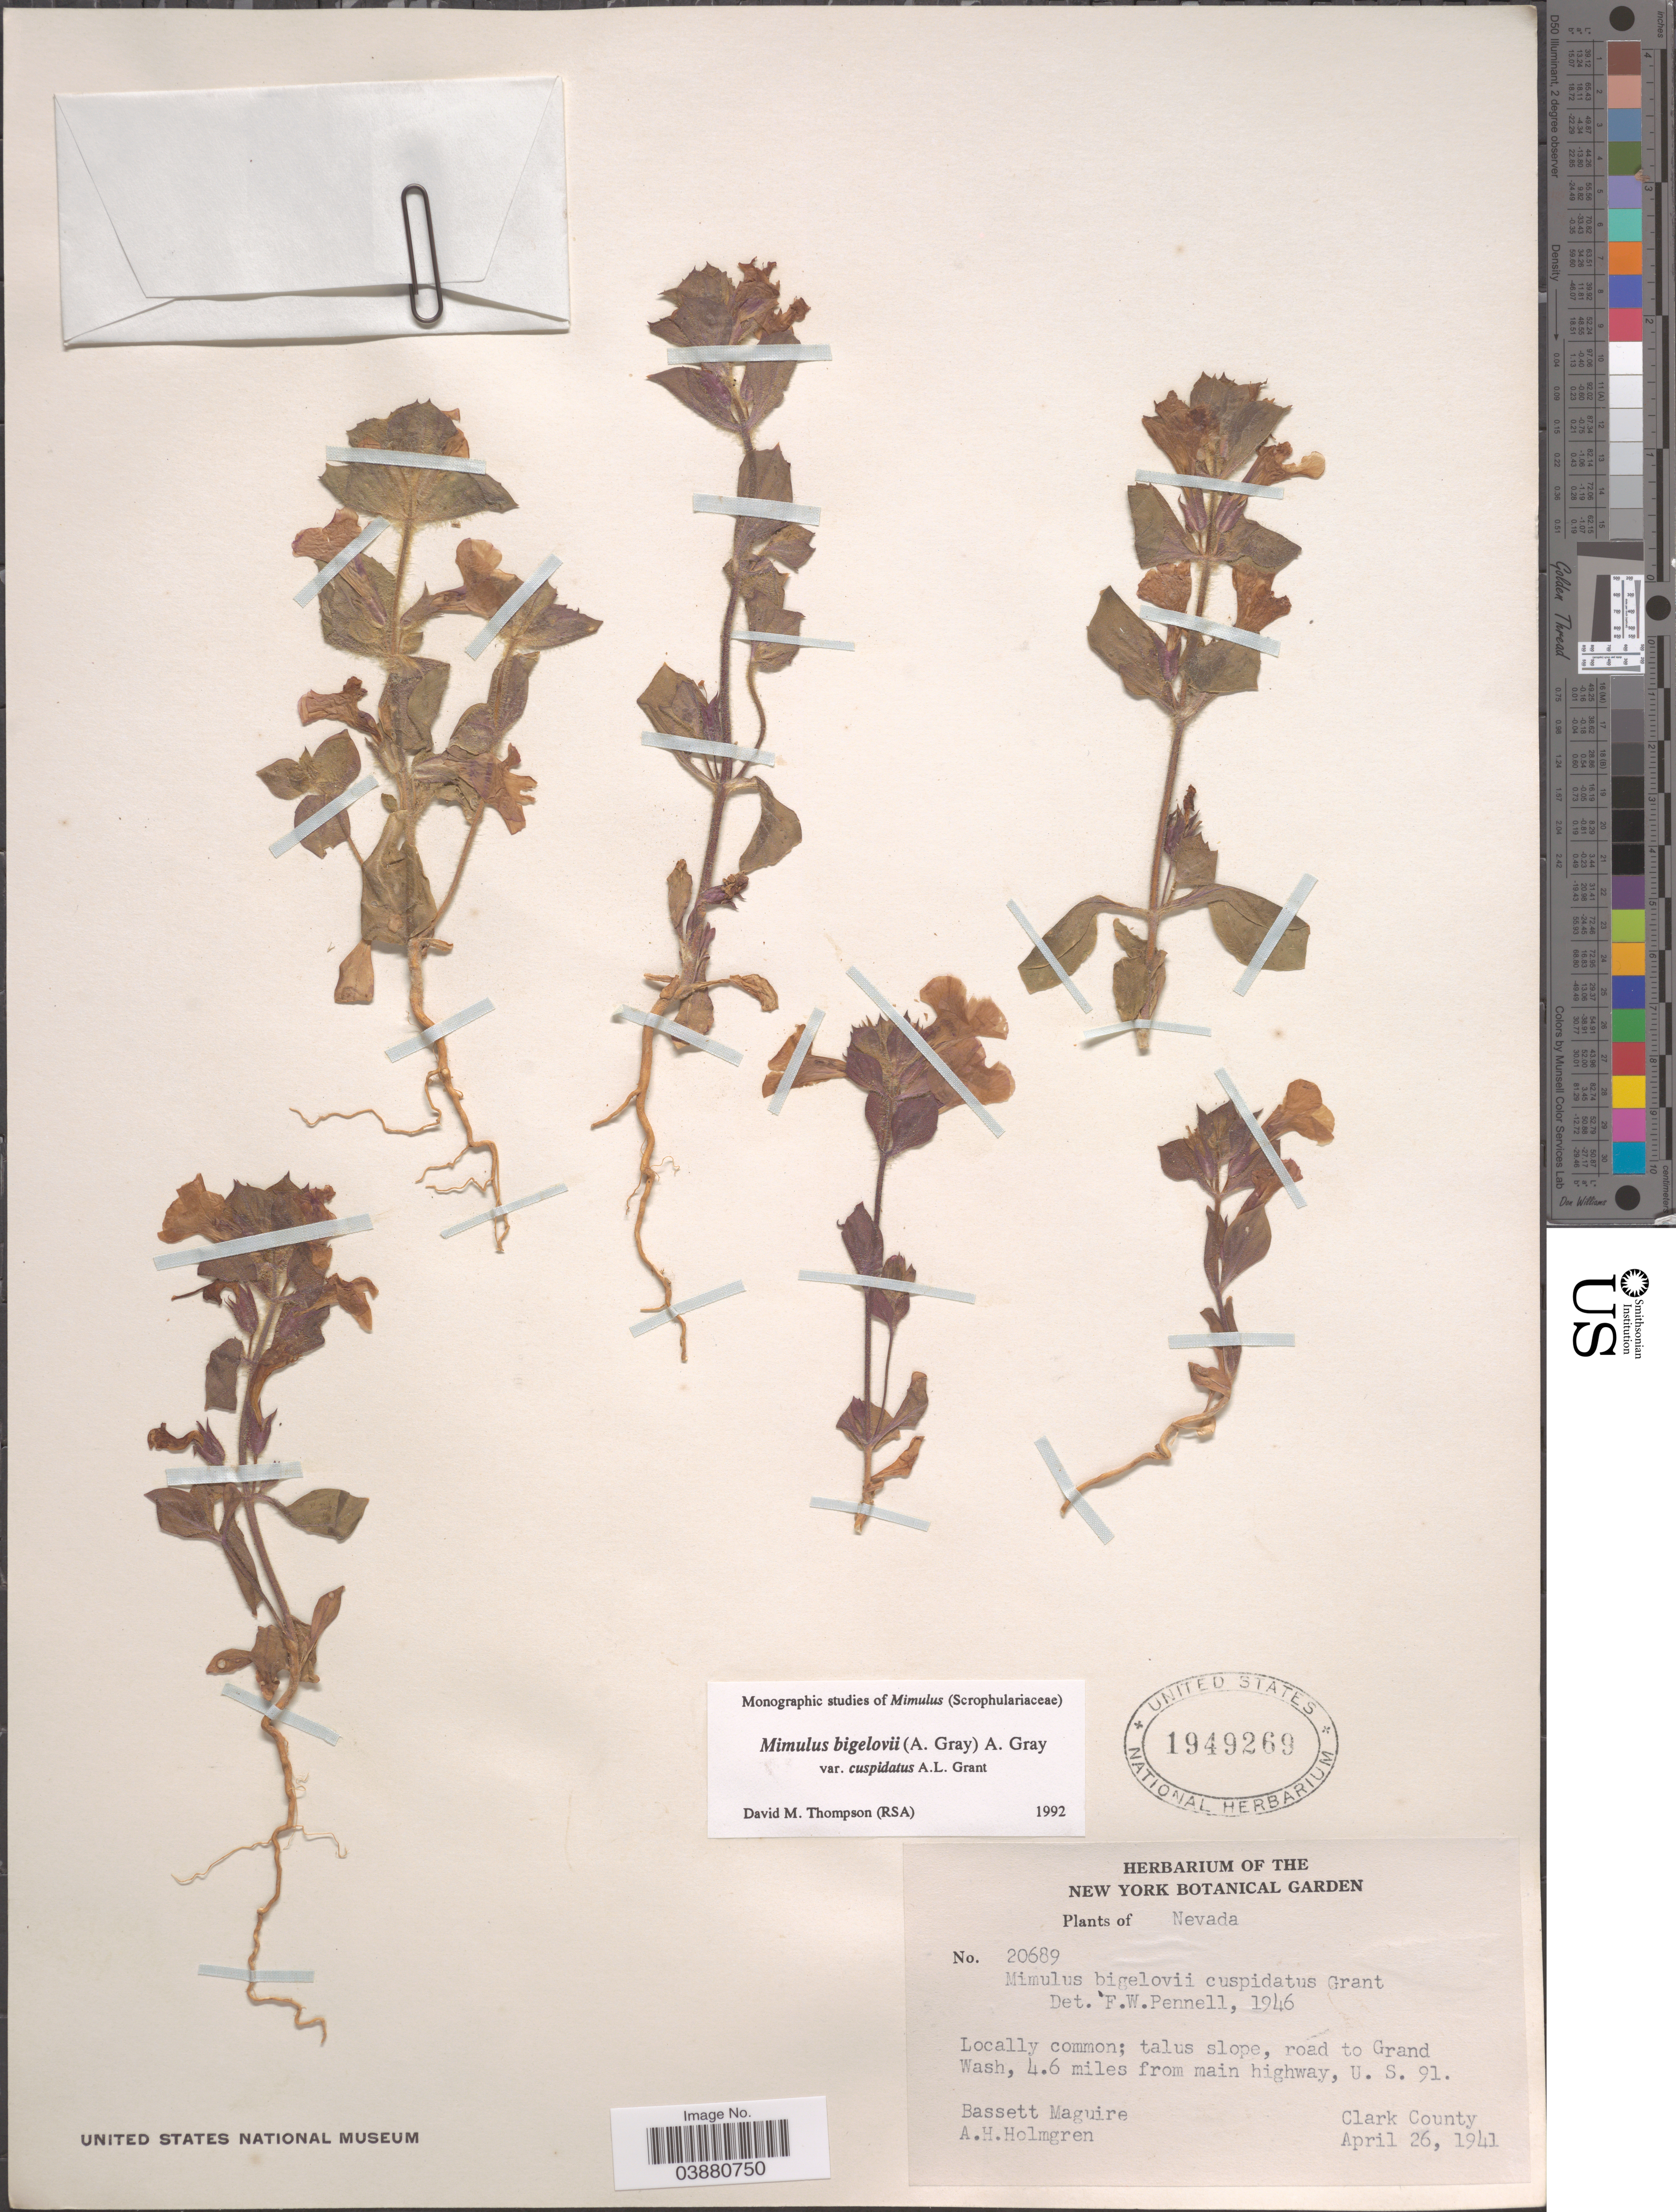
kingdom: Plantae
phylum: Tracheophyta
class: Magnoliopsida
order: Lamiales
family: Phrymaceae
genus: Mimulus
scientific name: Mimulus bigelovii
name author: (A. Gray) G.L. Nesom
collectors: B. Maguire & A. H. Holmgren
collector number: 20689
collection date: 1941-04-26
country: United States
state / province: Nevada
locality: Road to Grand Wash, 4.6 miles from main highway, U.S. 91. Clark County.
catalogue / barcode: US 1949269